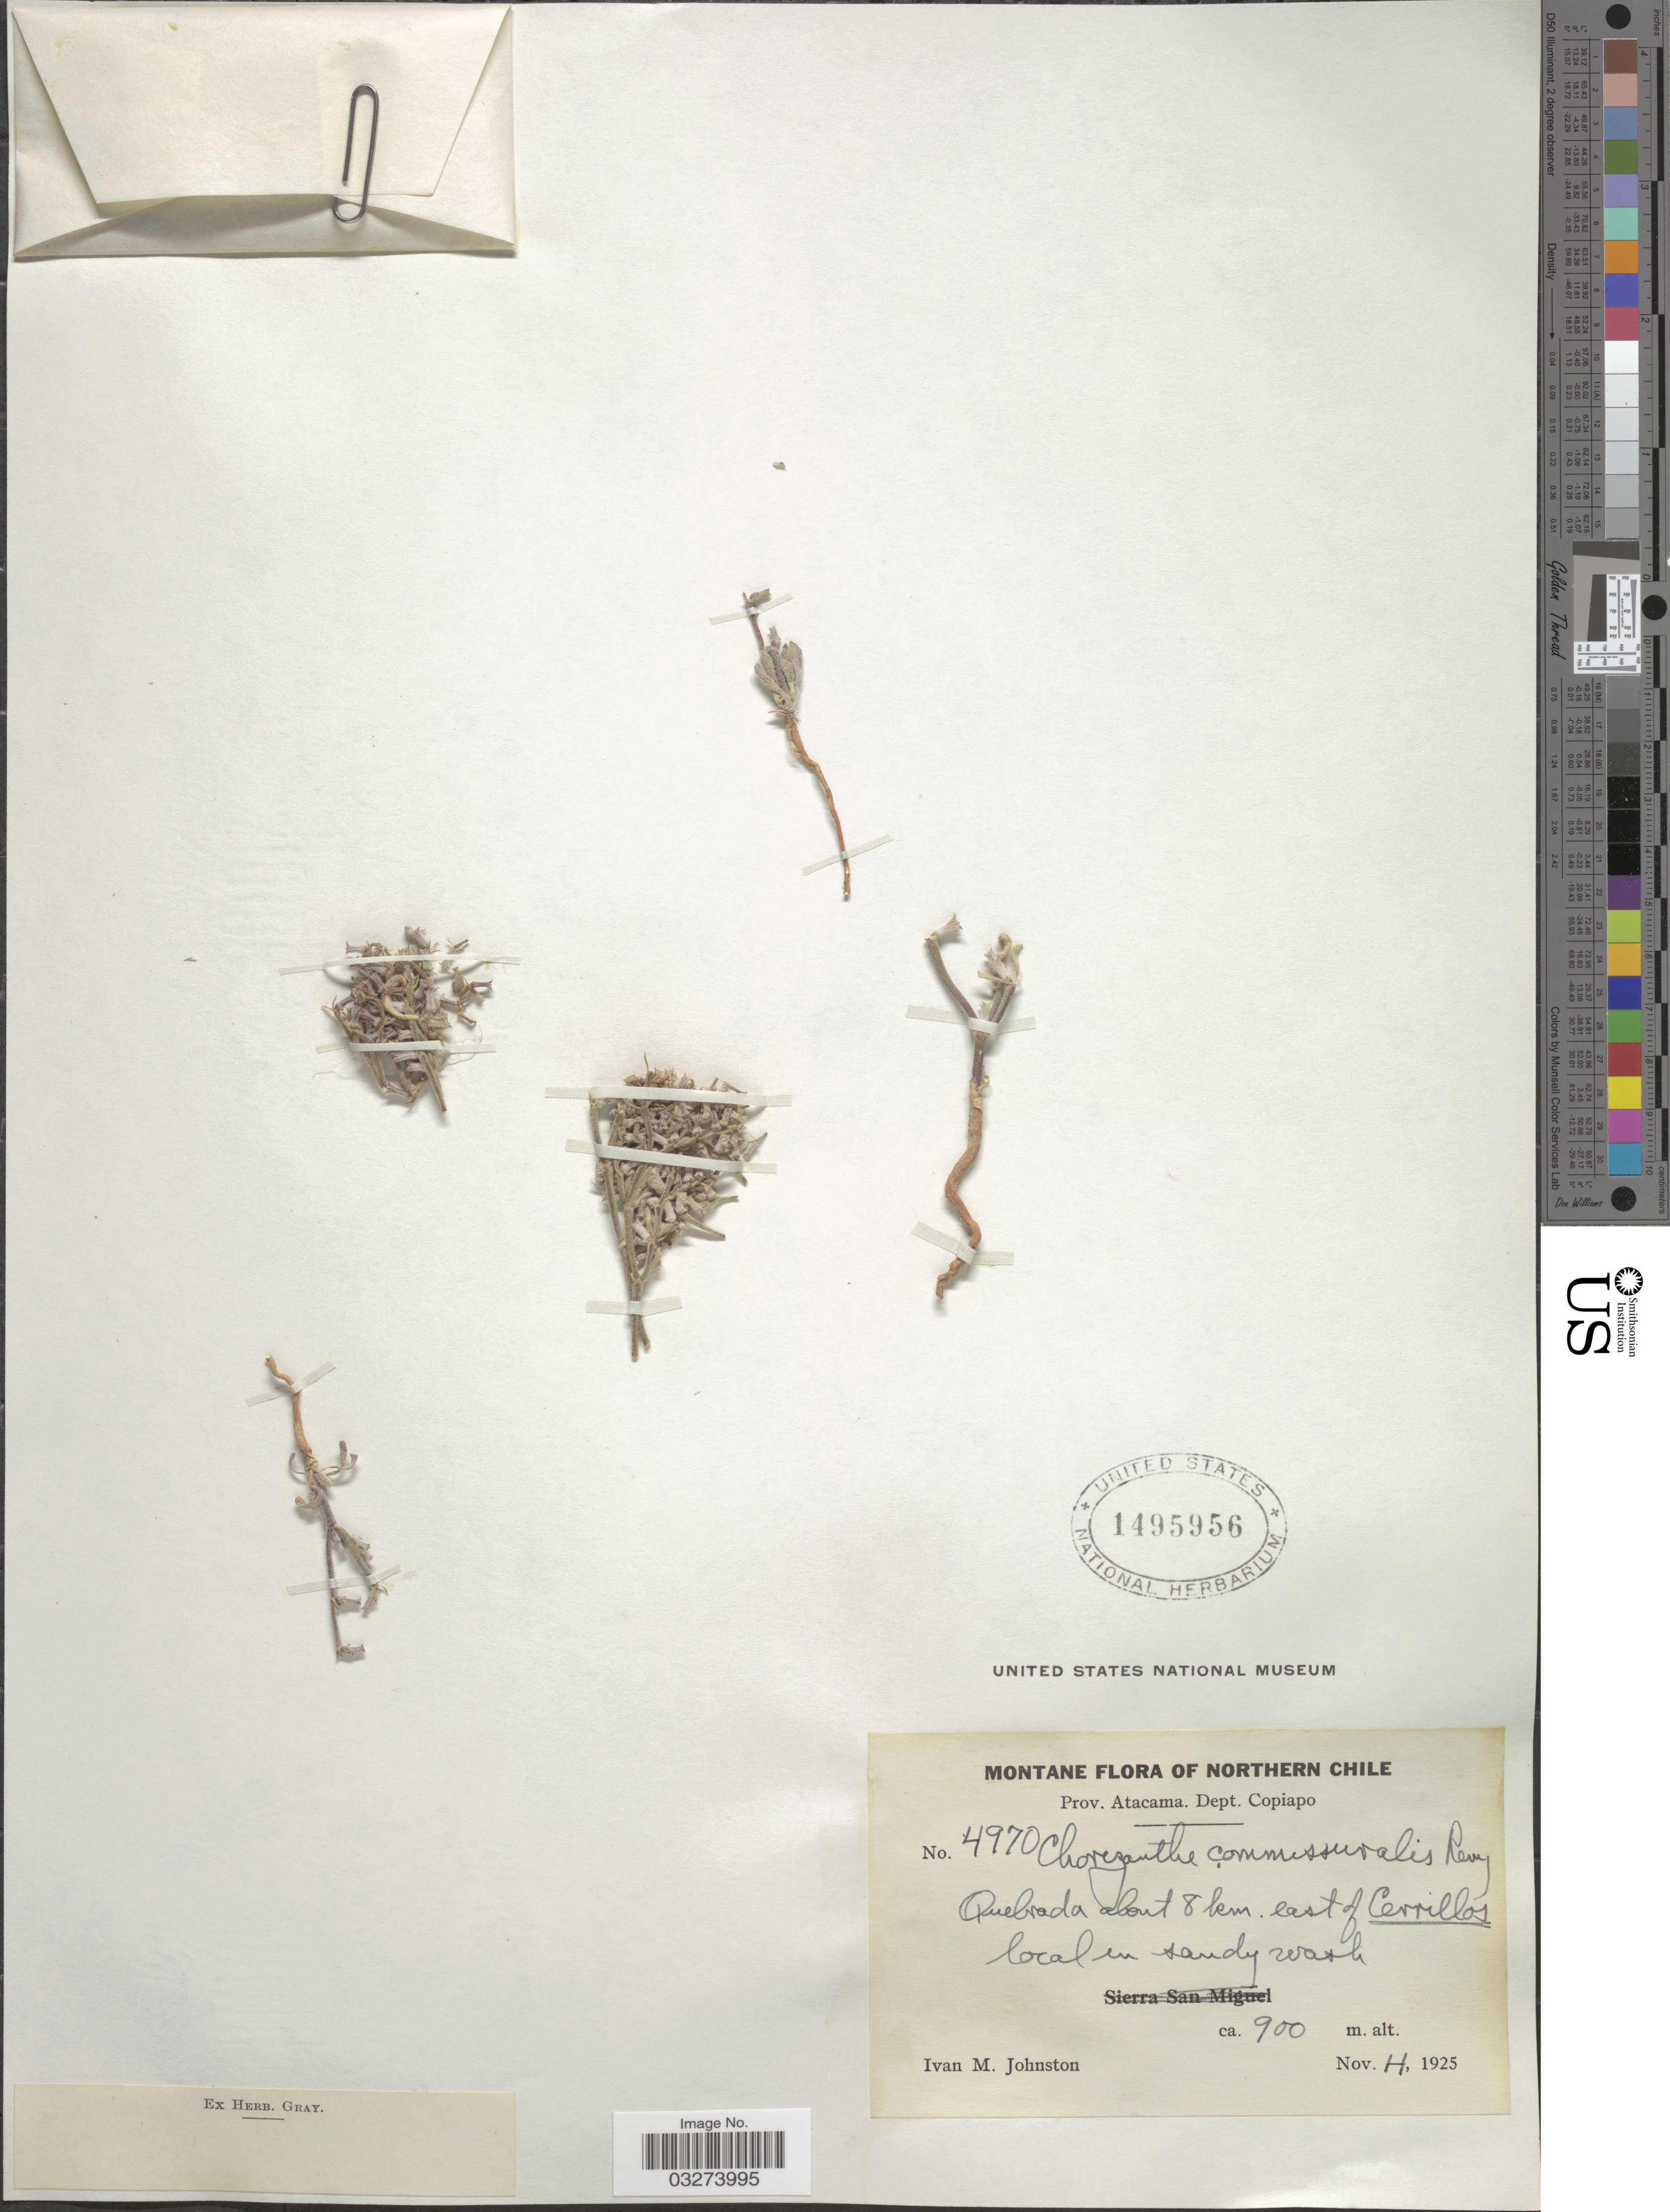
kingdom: Plantae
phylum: Tracheophyta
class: Magnoliopsida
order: Caryophyllales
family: Polygonaceae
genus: Chorizanthe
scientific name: Chorizanthe commisuralis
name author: J. Rémy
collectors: I.M. Johnston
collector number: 4970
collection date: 1925-11-04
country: Chile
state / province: Atacama (III)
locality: Dept. Copiapo. Quebrada about 8 km. east of Cerrillos.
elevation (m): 900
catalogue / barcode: US 1495956